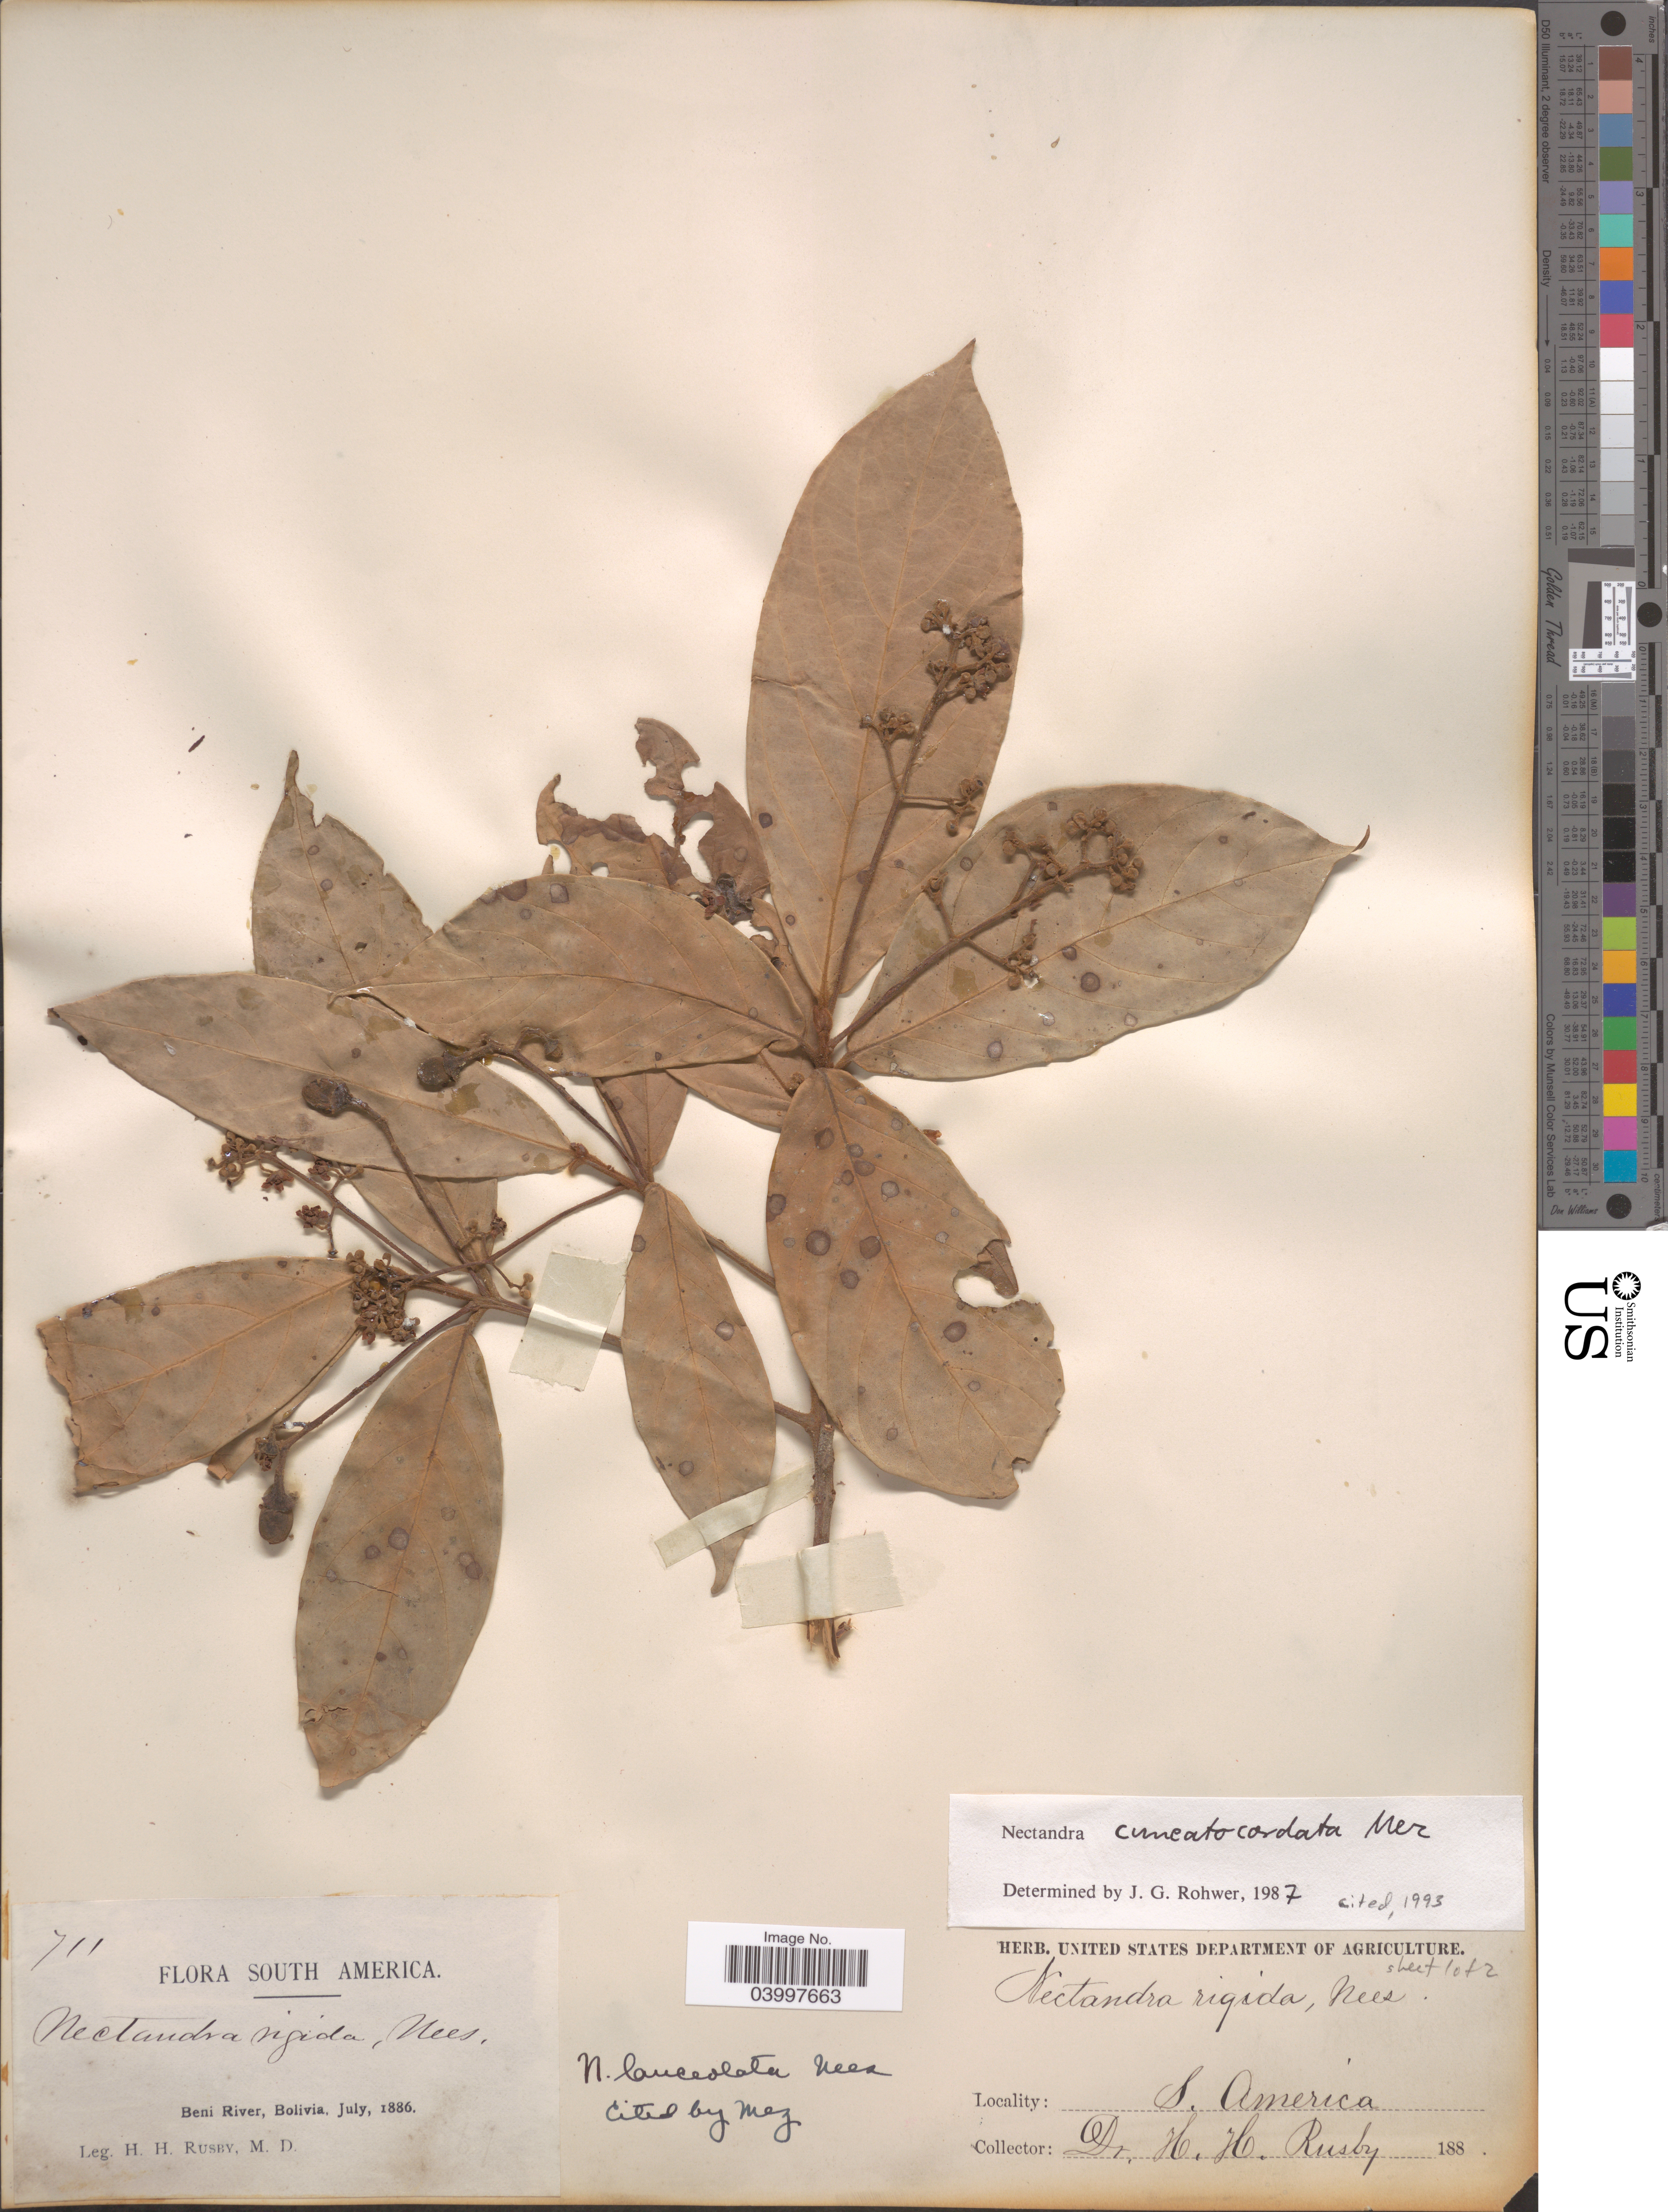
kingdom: Plantae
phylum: Tracheophyta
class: Magnoliopsida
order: Laurales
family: Lauraceae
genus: Nectandra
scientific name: Nectandra cuneato-cordata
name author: Mez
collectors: H. H. Rusby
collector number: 711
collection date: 1886-07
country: Bolivia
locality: Beni River